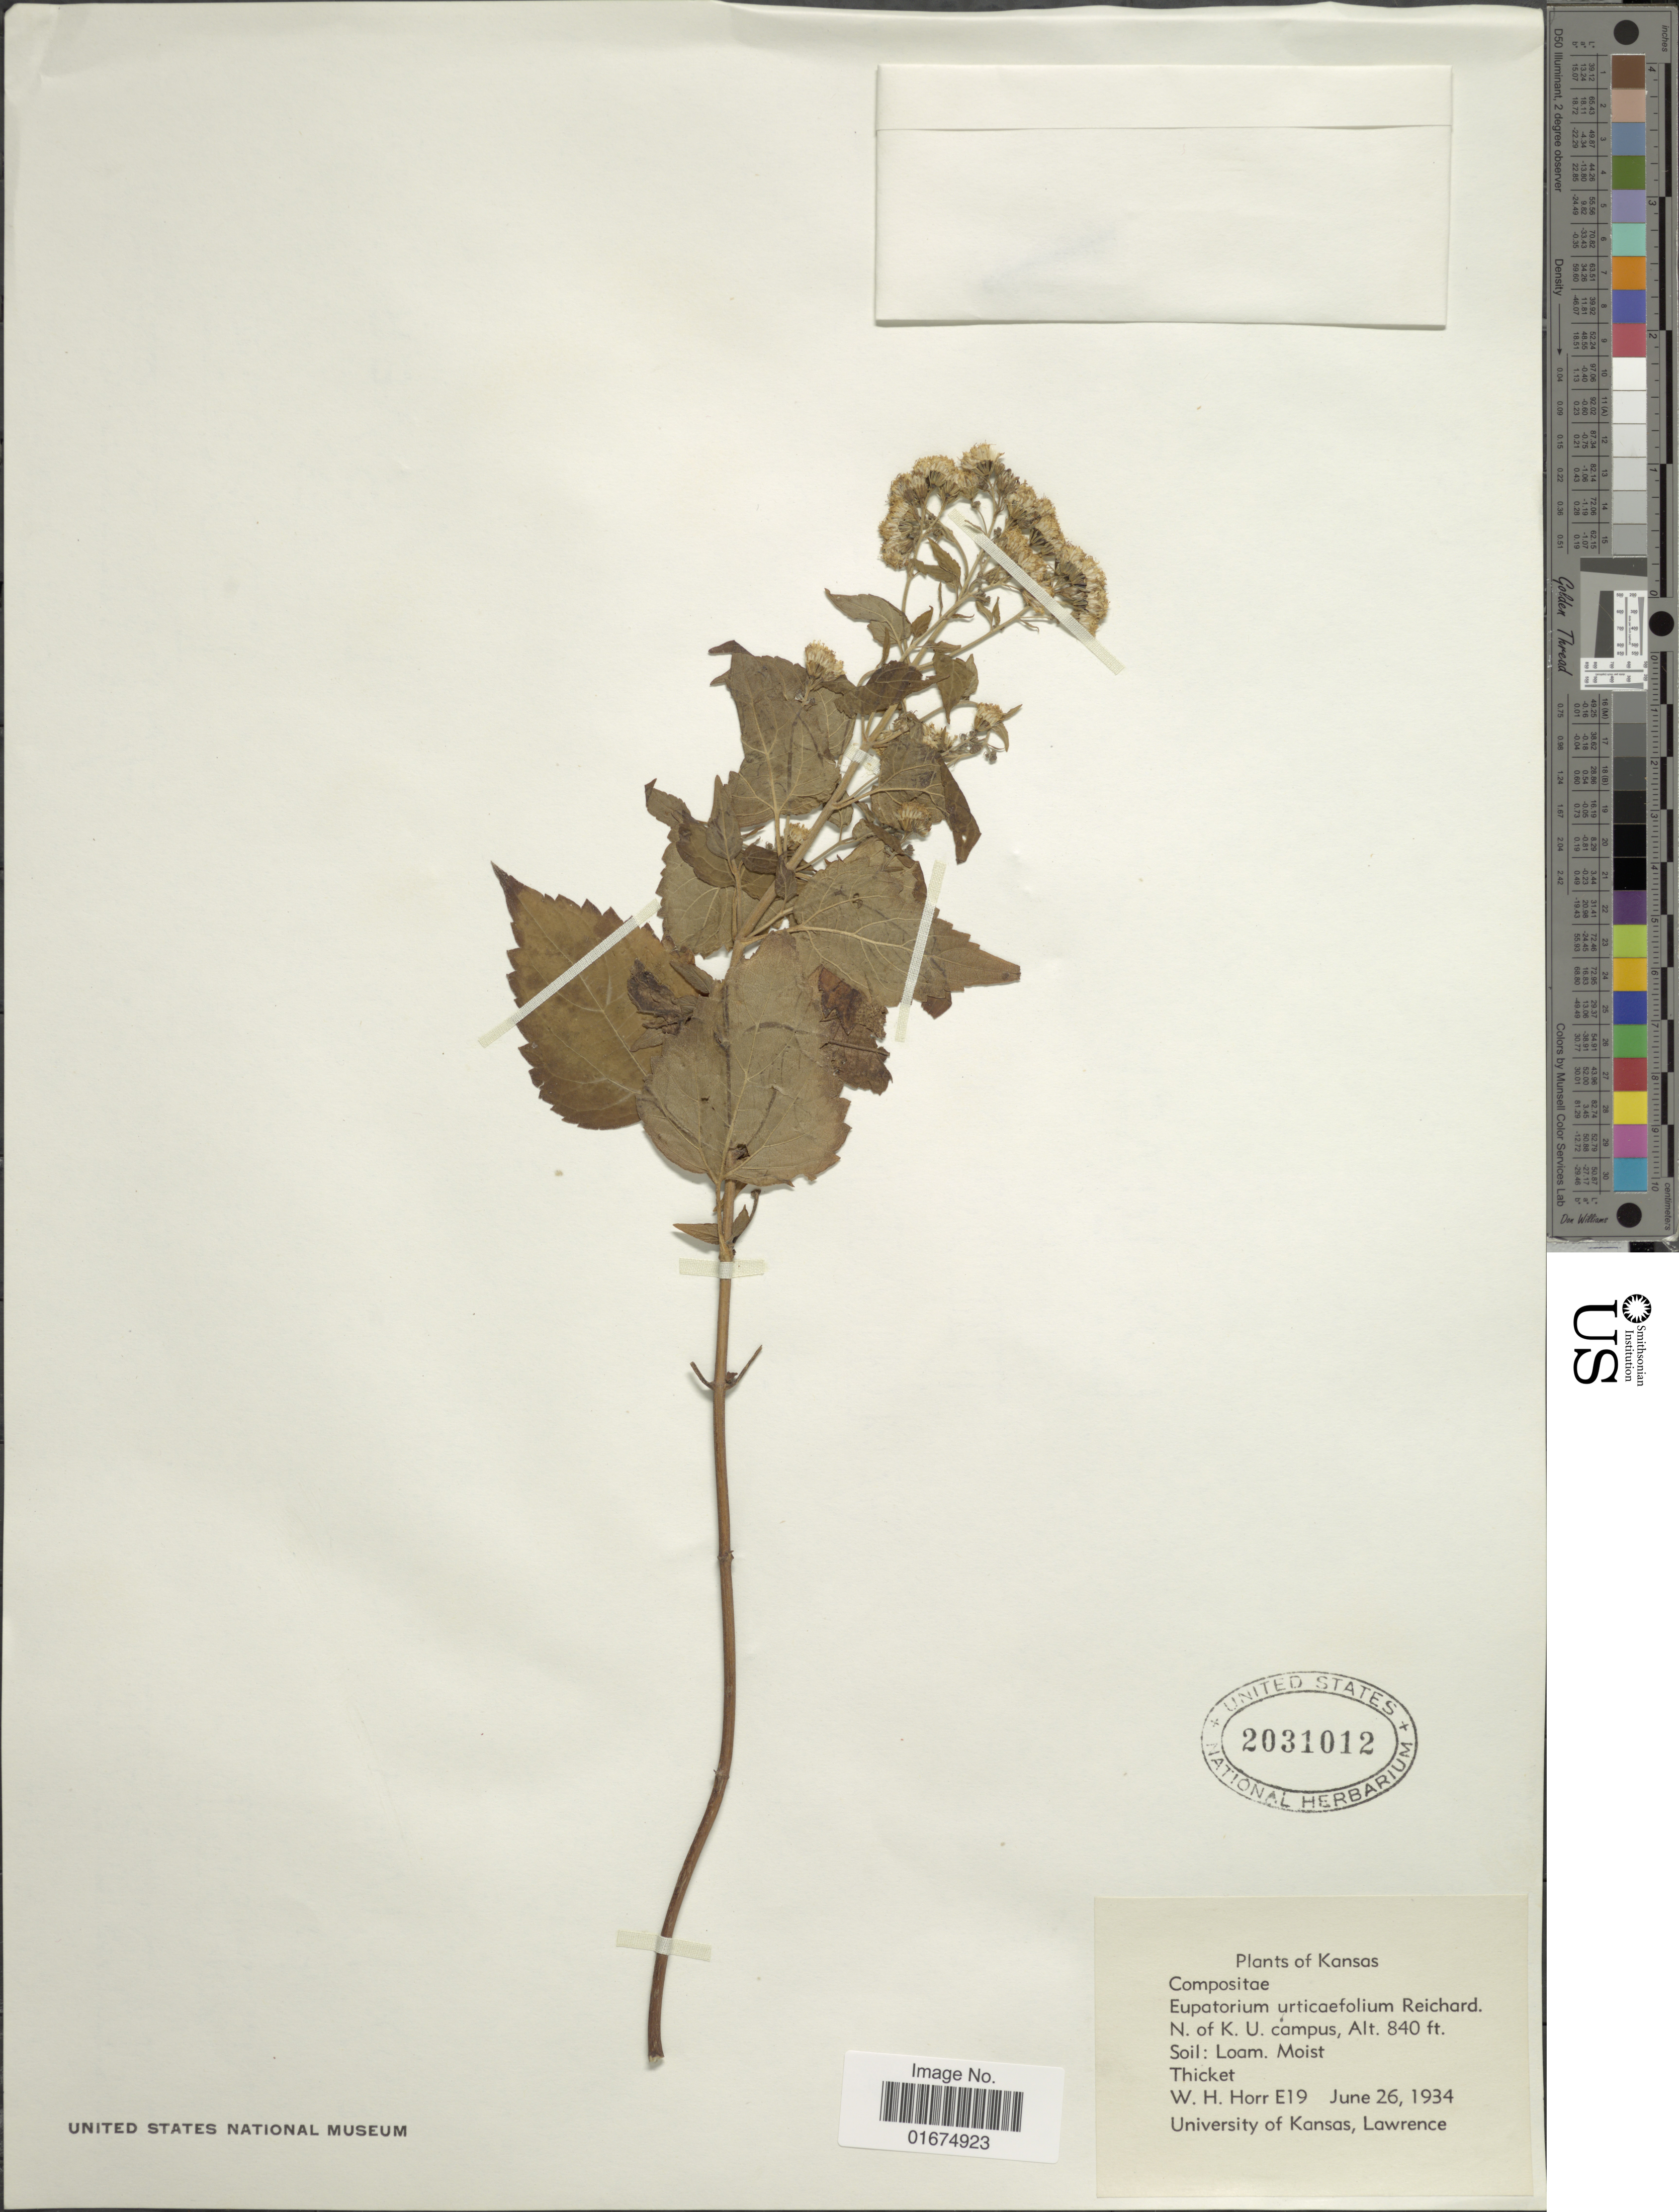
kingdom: Plantae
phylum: Tracheophyta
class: Magnoliopsida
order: Asterales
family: Asteraceae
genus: Ageratina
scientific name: Ageratina altissima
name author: (L.) R.M. King & H. Rob.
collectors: W. H. Horr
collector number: E19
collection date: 1934-06-26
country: United States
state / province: Kansas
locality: N of K. U. campus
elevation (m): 256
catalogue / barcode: US 2031012